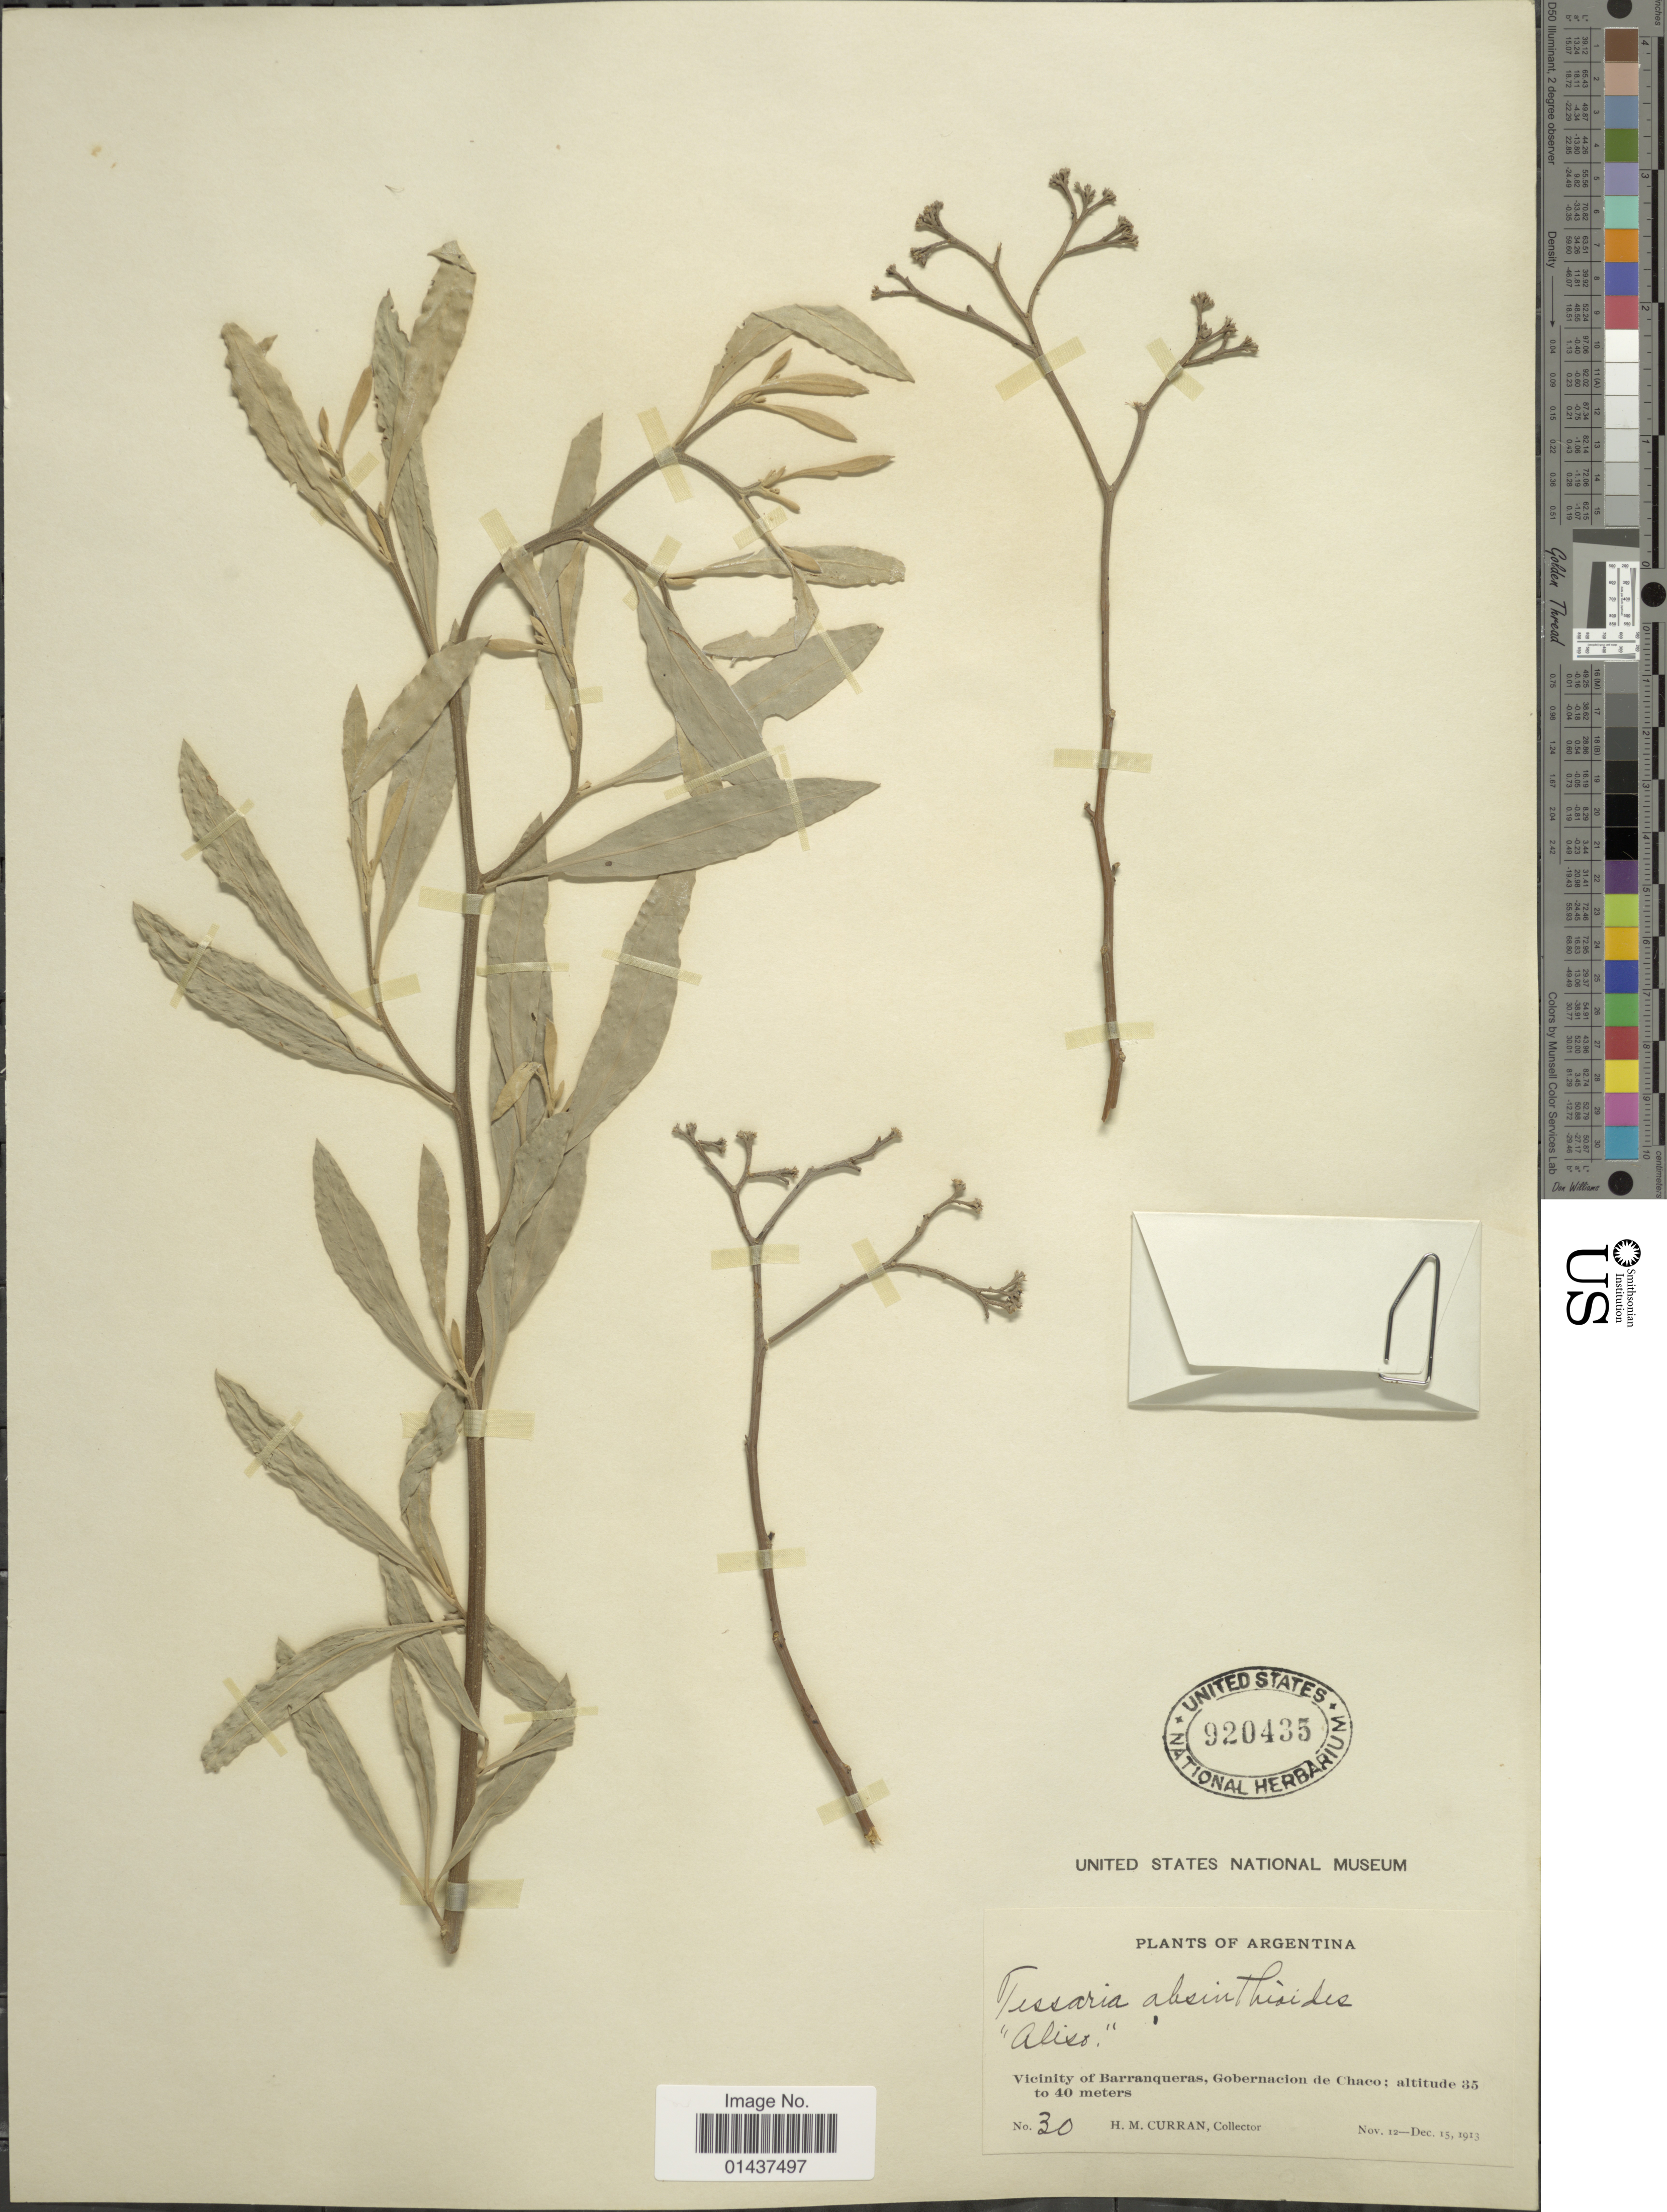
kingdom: Plantae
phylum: Tracheophyta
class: Magnoliopsida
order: Asterales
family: Asteraceae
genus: Tessaria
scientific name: Tessaria integrifolia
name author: Ruiz & Pav.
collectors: H. M. Curran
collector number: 30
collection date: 1913-11-12/1913-12-15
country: Argentina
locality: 'Aliso' Vicinity of Barranqueras, Gobernacion de Chaco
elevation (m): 35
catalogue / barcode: US 920435